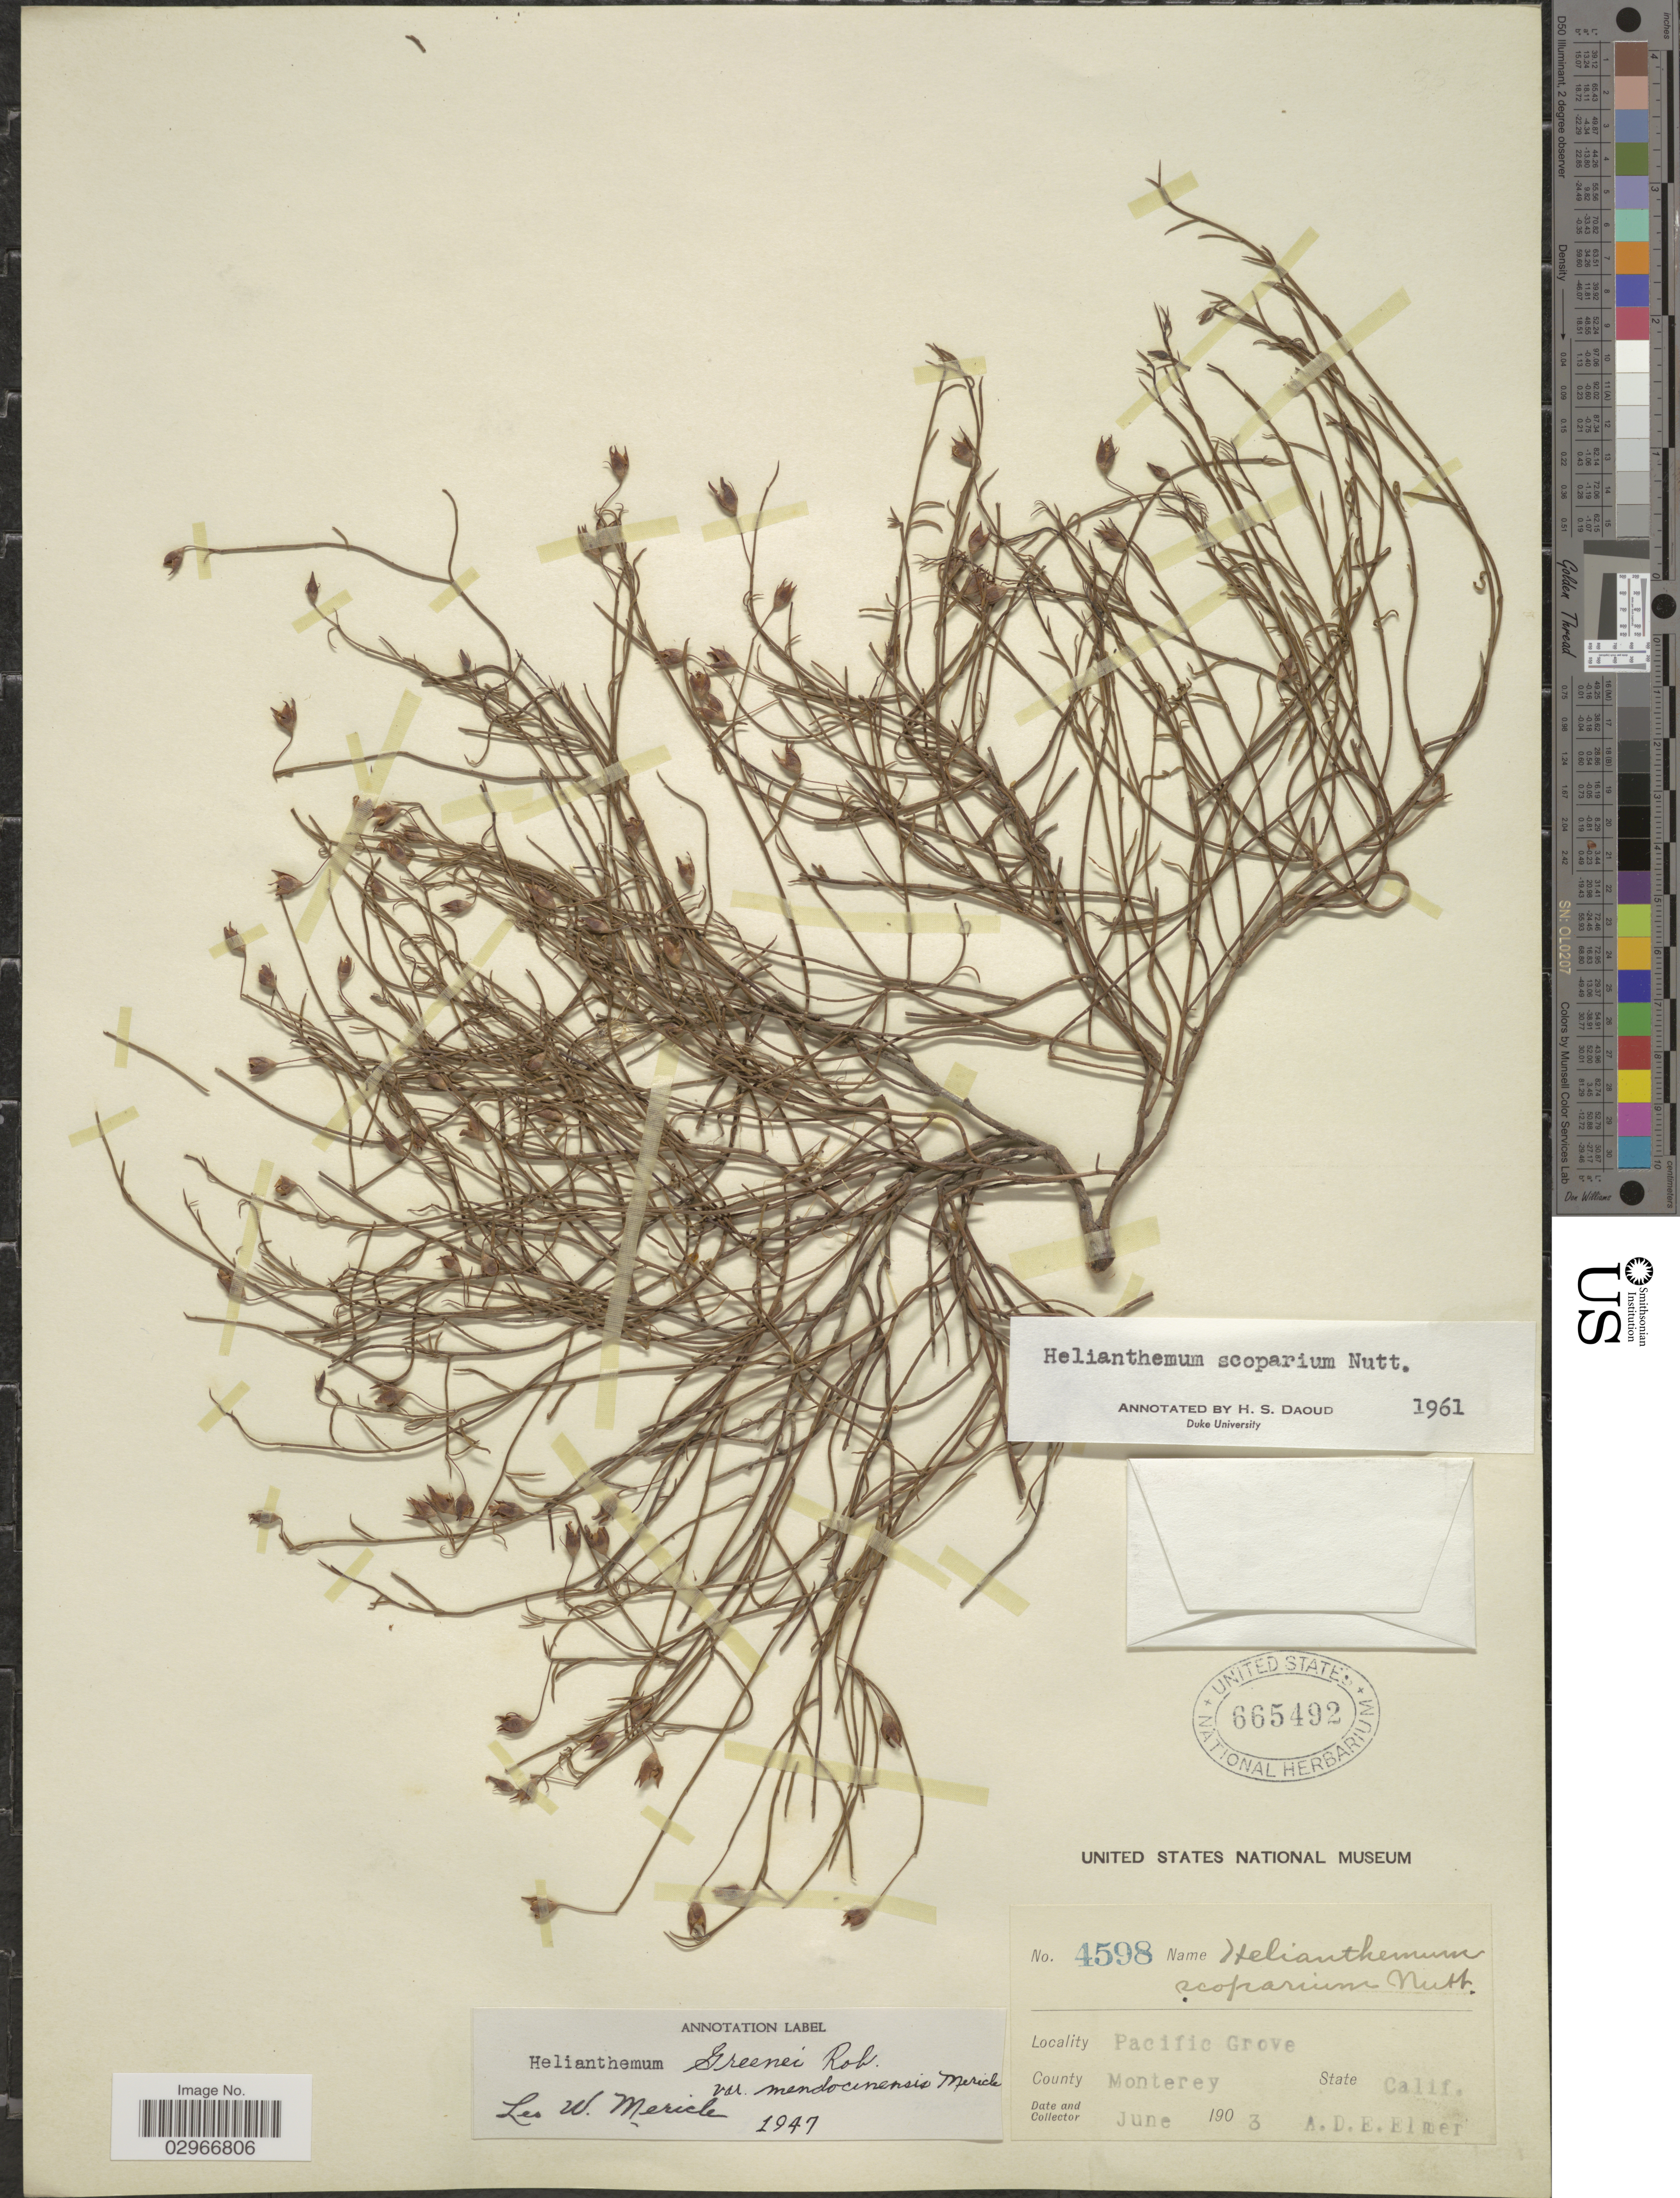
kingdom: Plantae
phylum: Tracheophyta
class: Magnoliopsida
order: Malvales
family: Cistaceae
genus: Helianthemum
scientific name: Helianthemum scoparium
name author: Nutt. ex Torr. & A. Gray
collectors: A. D. E. Elmer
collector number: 4598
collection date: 1903-06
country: United States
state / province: California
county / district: Monterey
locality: Pacific Grove, County Monterey.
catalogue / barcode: US 665492